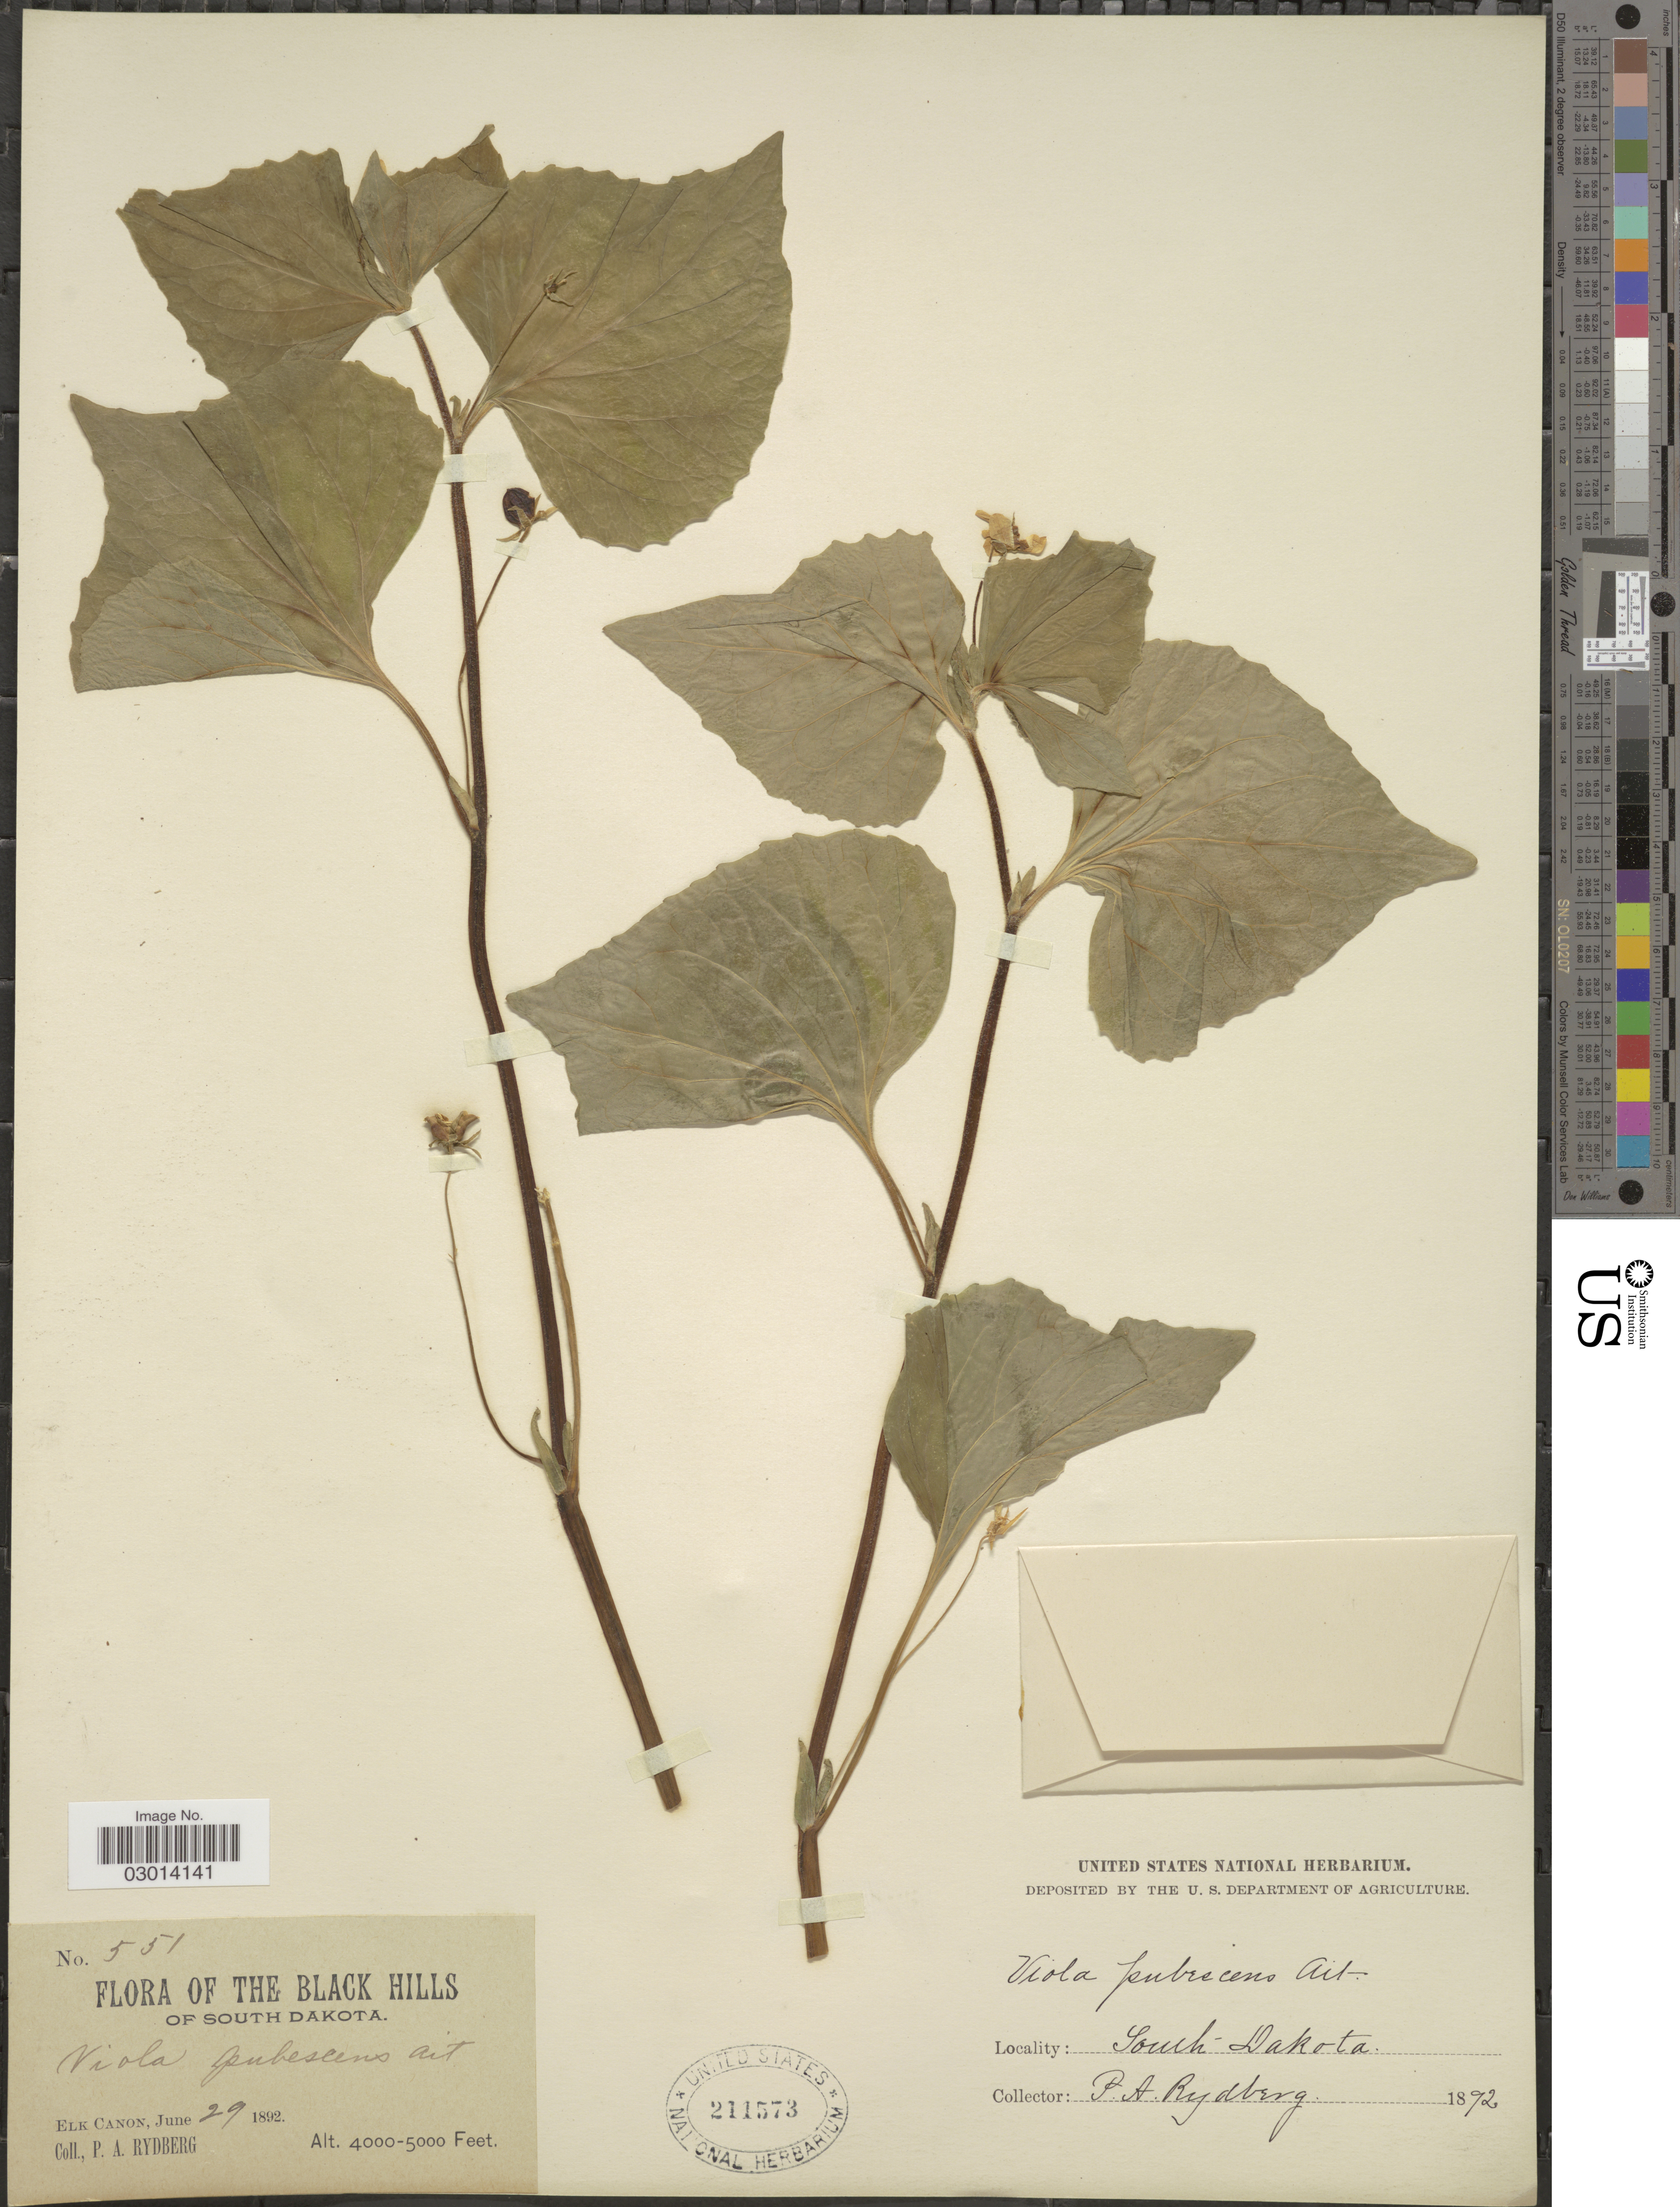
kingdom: Plantae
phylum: Tracheophyta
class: Magnoliopsida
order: Malpighiales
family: Violaceae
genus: Viola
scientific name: Viola pubescens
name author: Aiton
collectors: P. A. Rydberg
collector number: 551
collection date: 1892-06-29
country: United States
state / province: South Dakota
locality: Black Hills of South Dakota. Elk Canon.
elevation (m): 1219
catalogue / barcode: US 211573